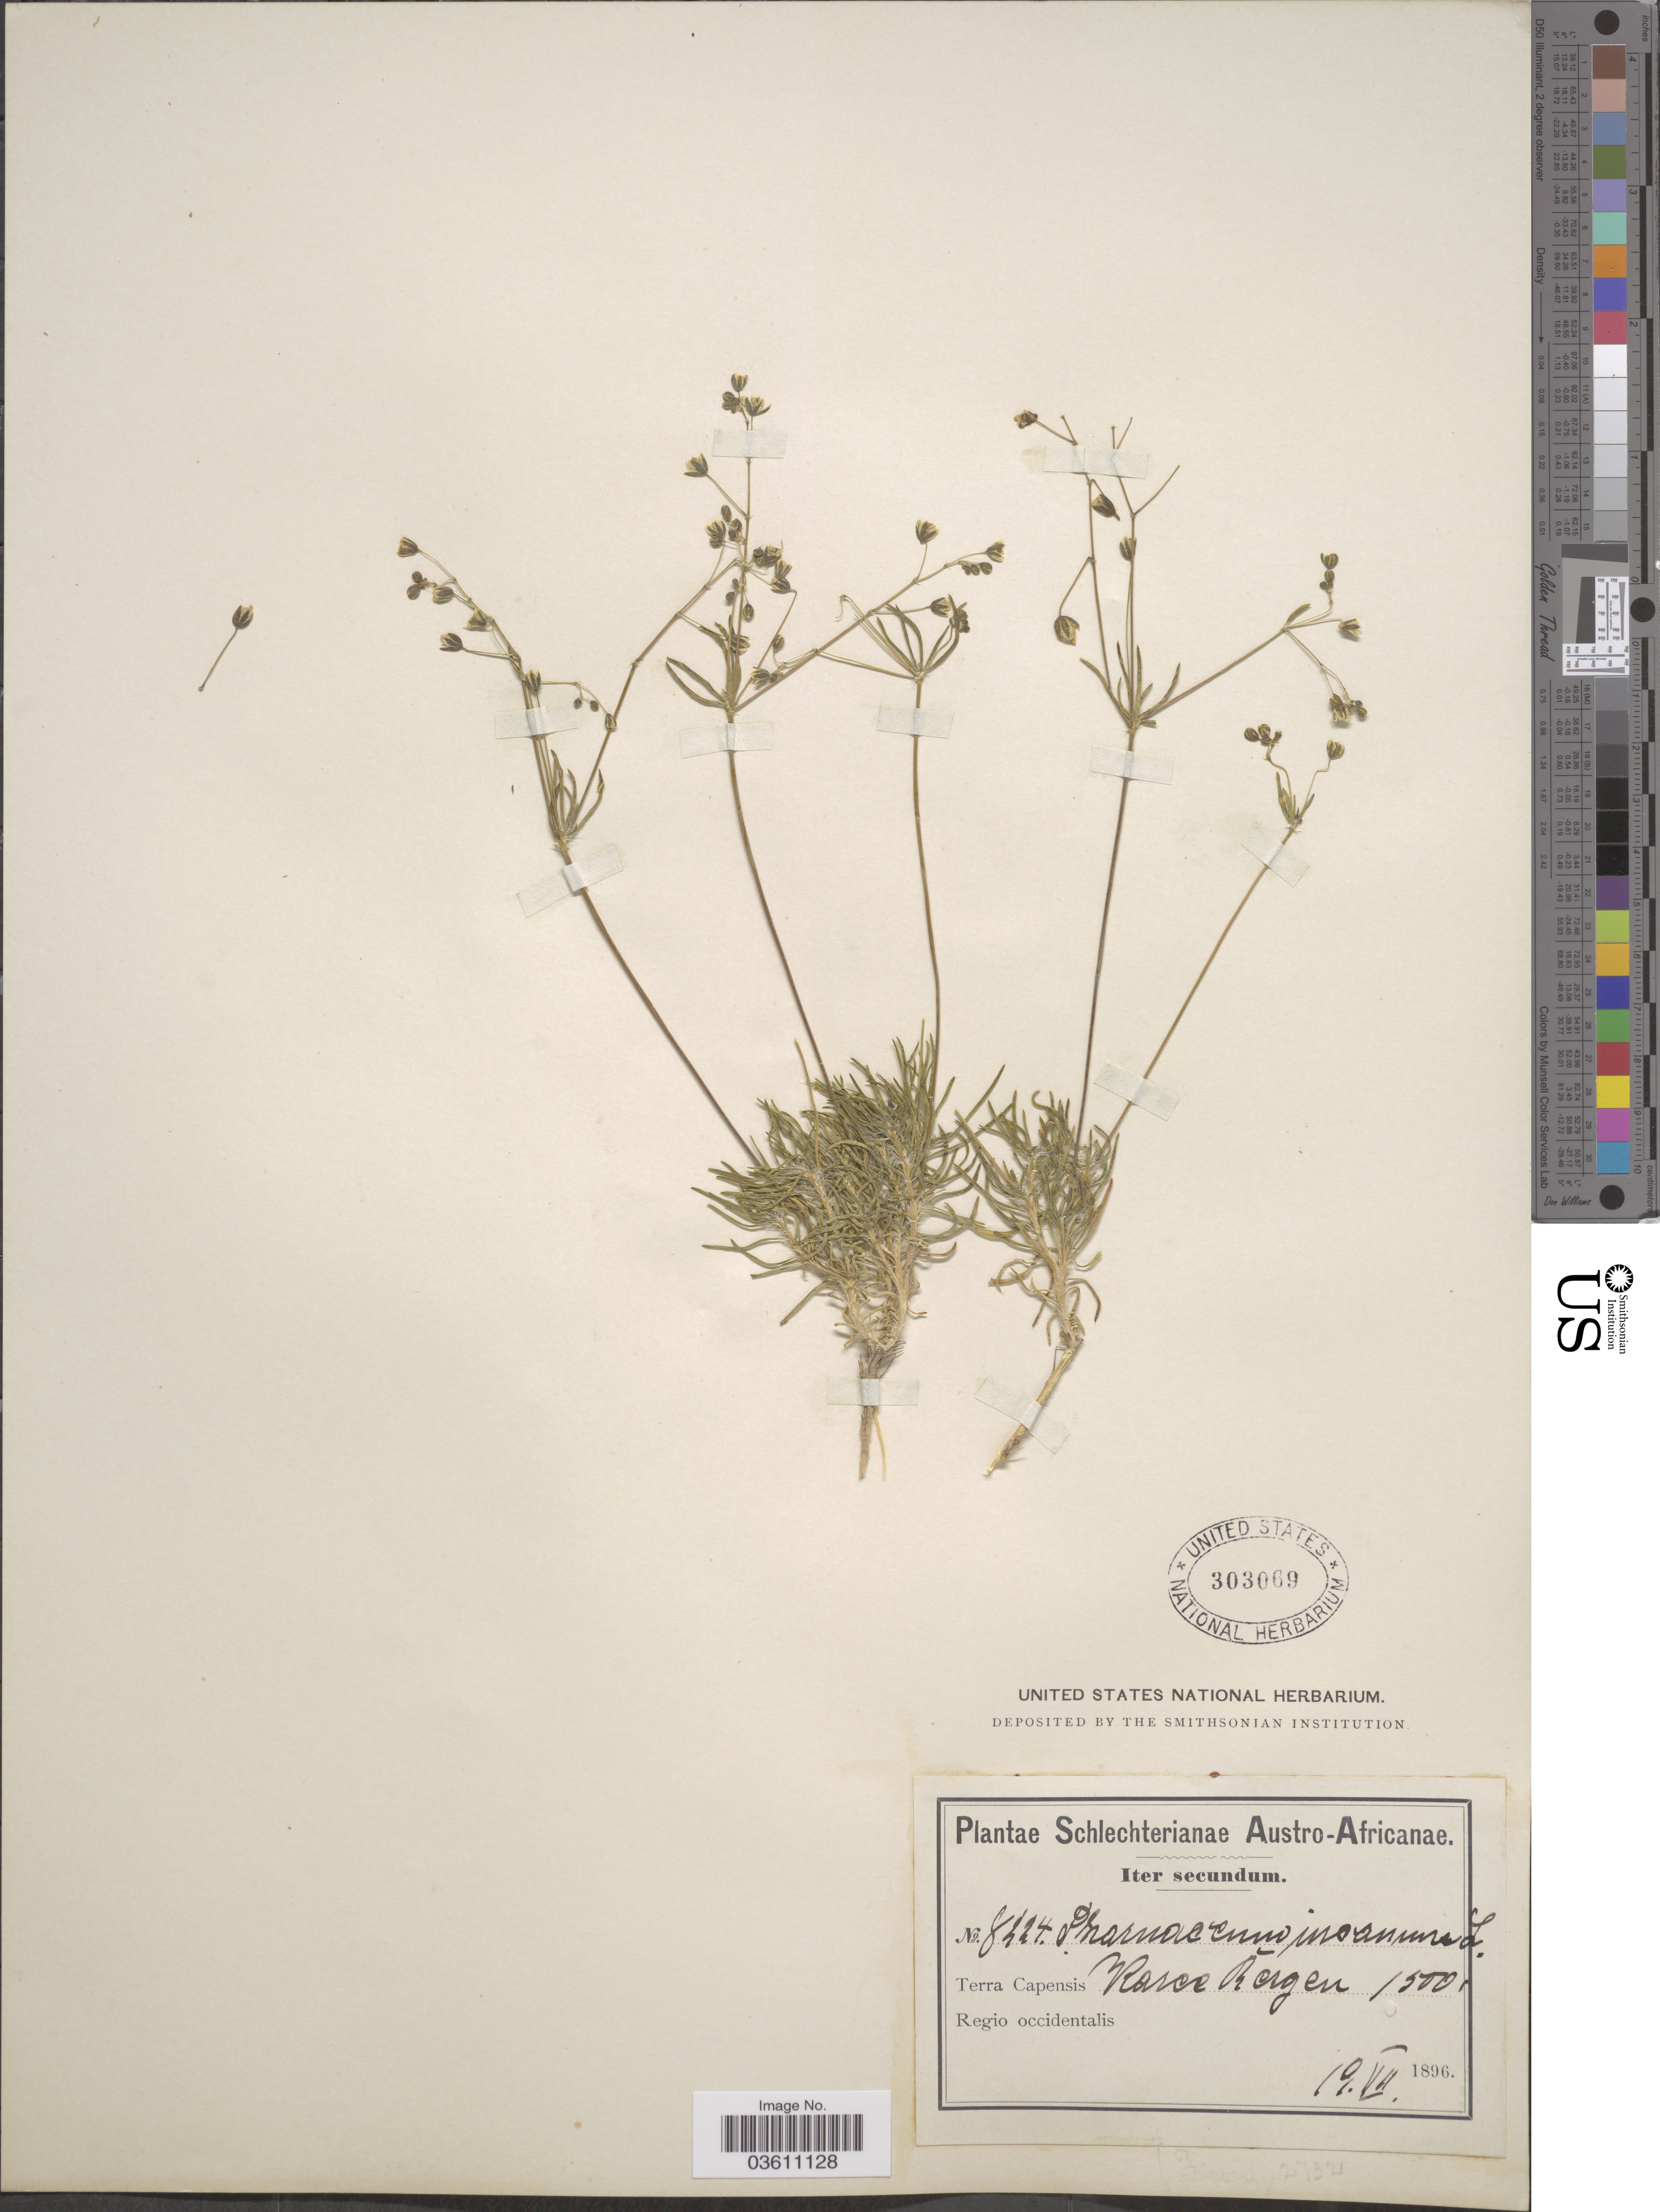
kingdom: Plantae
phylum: Tracheophyta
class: Magnoliopsida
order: Caryophyllales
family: Molluginaceae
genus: Pharnaceum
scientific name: Pharnaceum incanum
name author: L.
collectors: Schlechter, --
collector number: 8224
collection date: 1896-07-19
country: South Africa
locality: Austro-Africanae. Terra Capensis Karee Bergen. Regio occidentalis.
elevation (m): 457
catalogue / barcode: US 303069